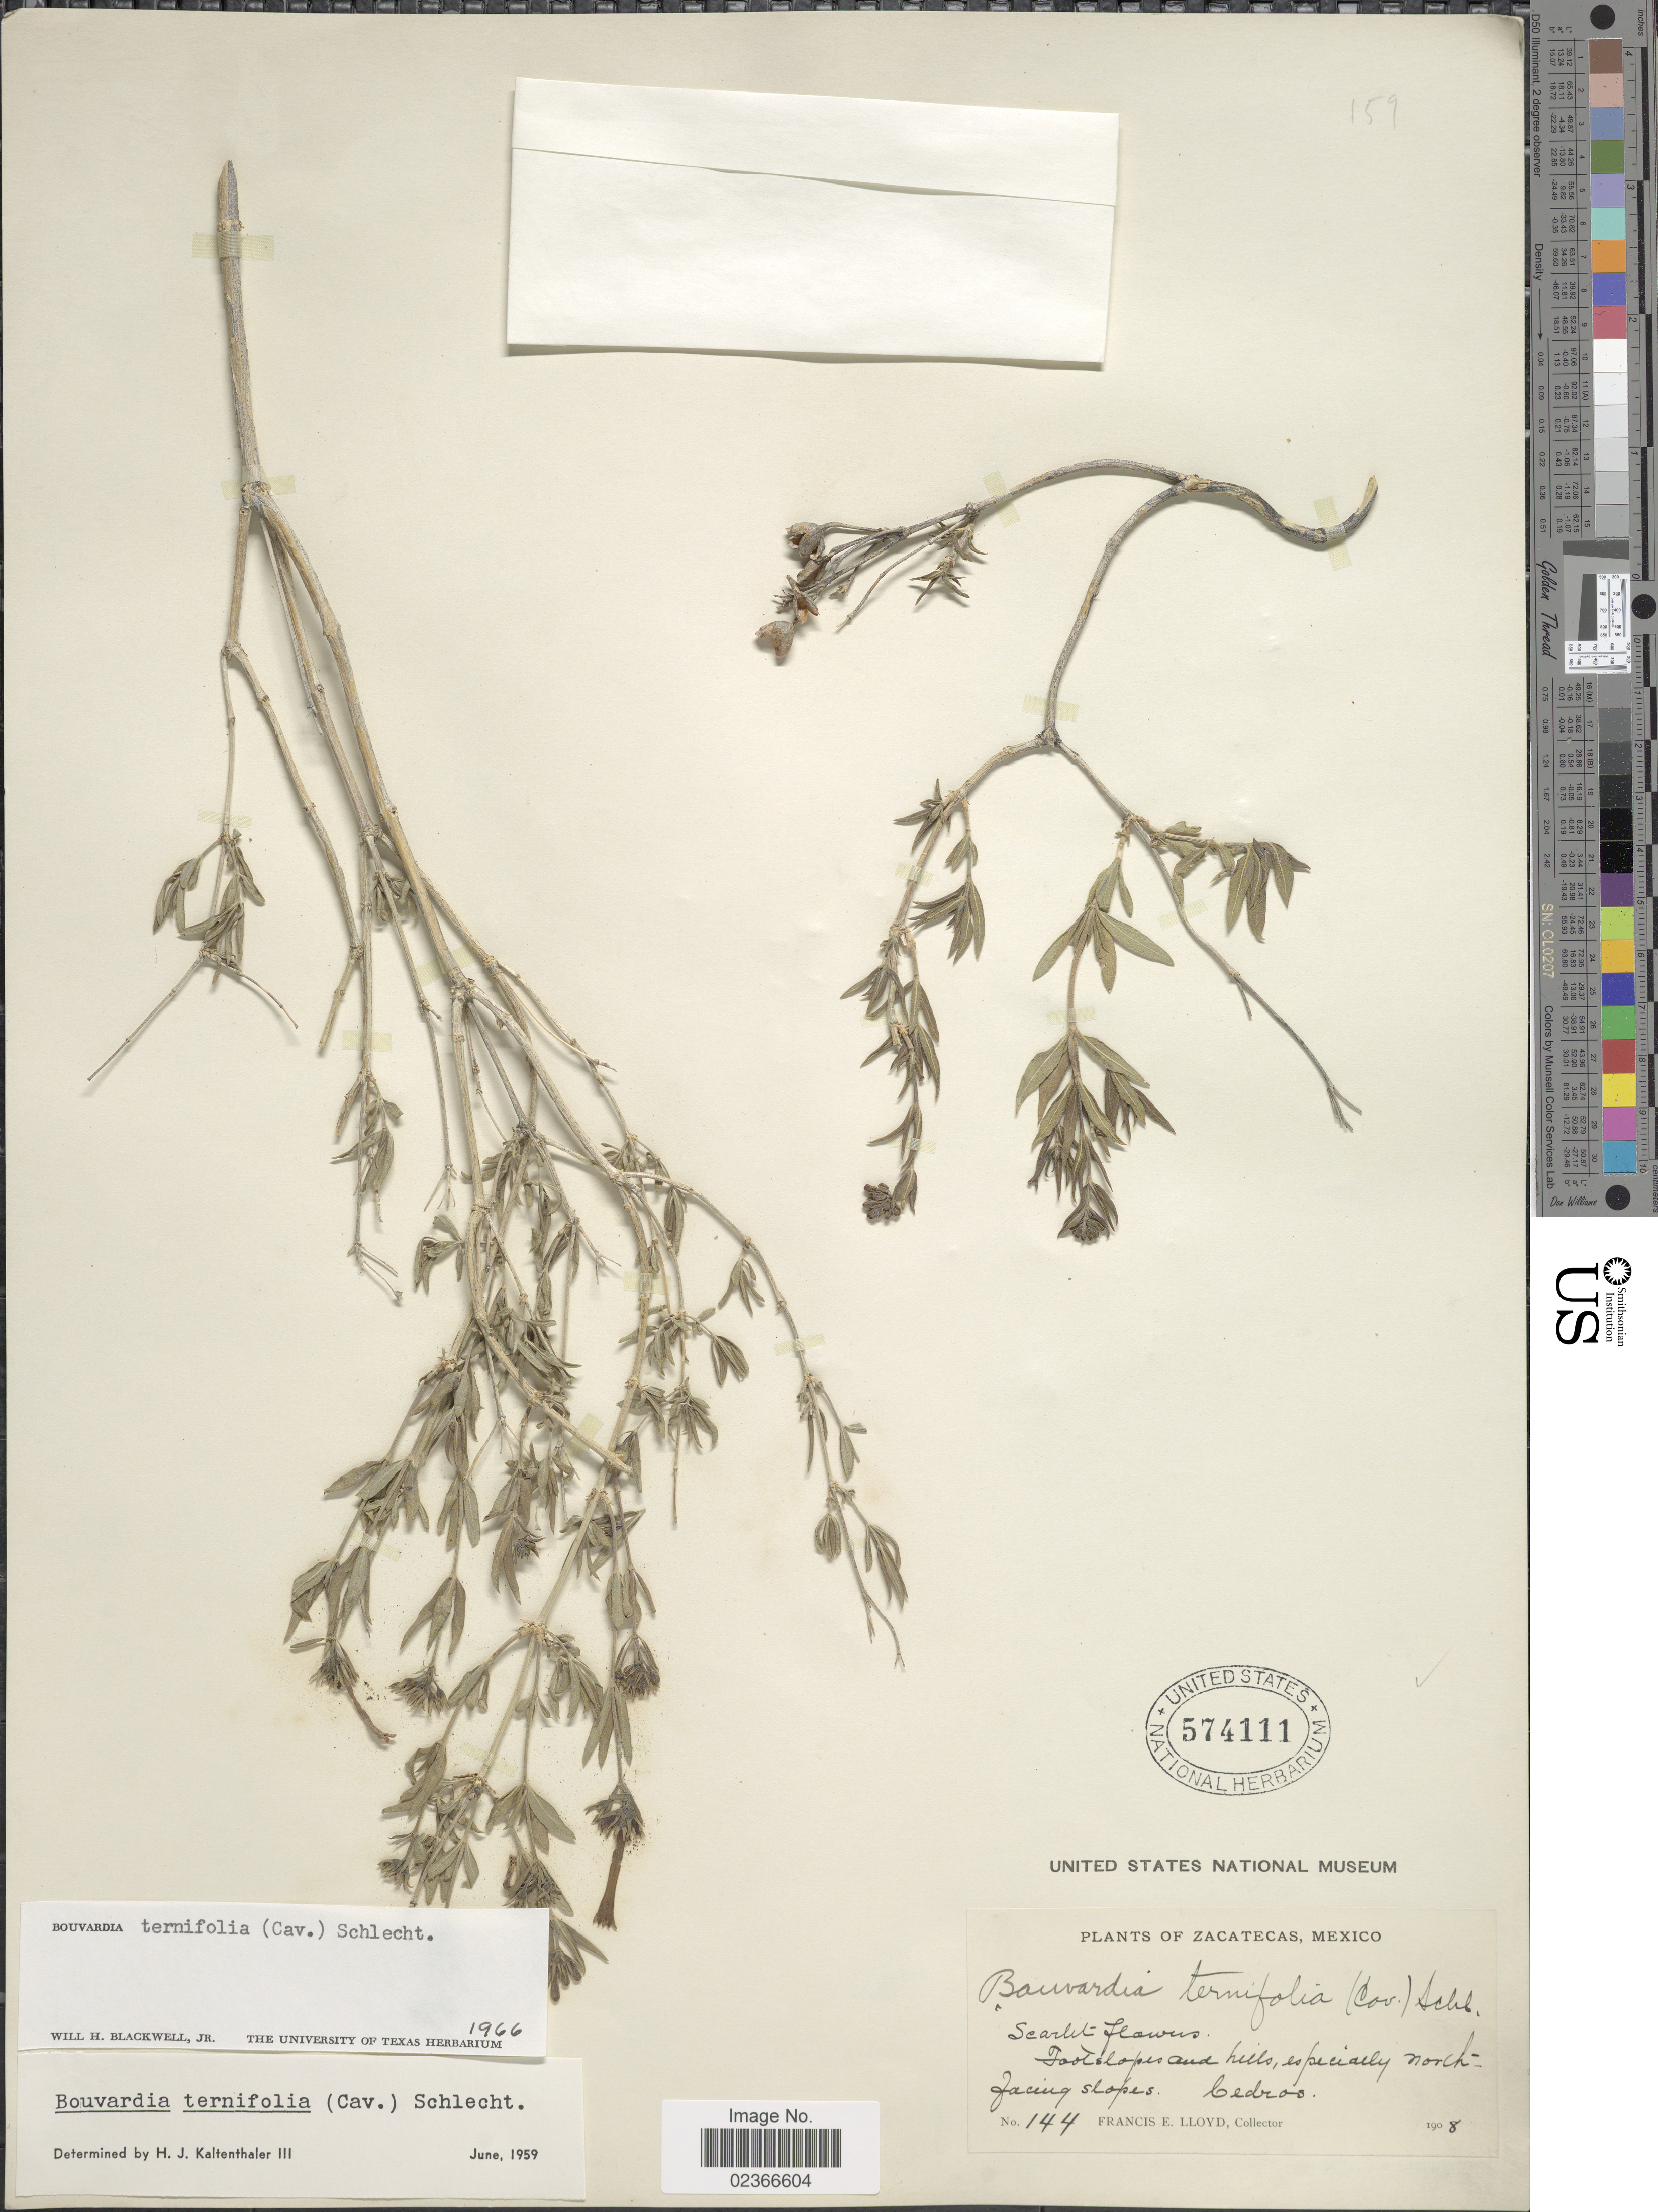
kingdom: Plantae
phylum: Tracheophyta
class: Magnoliopsida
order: Gentianales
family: Rubiaceae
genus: Bouvardia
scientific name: Bouvardia ternifolia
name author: (Cav.) Schltdl.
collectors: Lloyd, C. E.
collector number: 144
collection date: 1908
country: Mexico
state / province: Zacatecas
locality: Footslopes and hills, especially north-facing slopes. Cedros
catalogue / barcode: US 574111